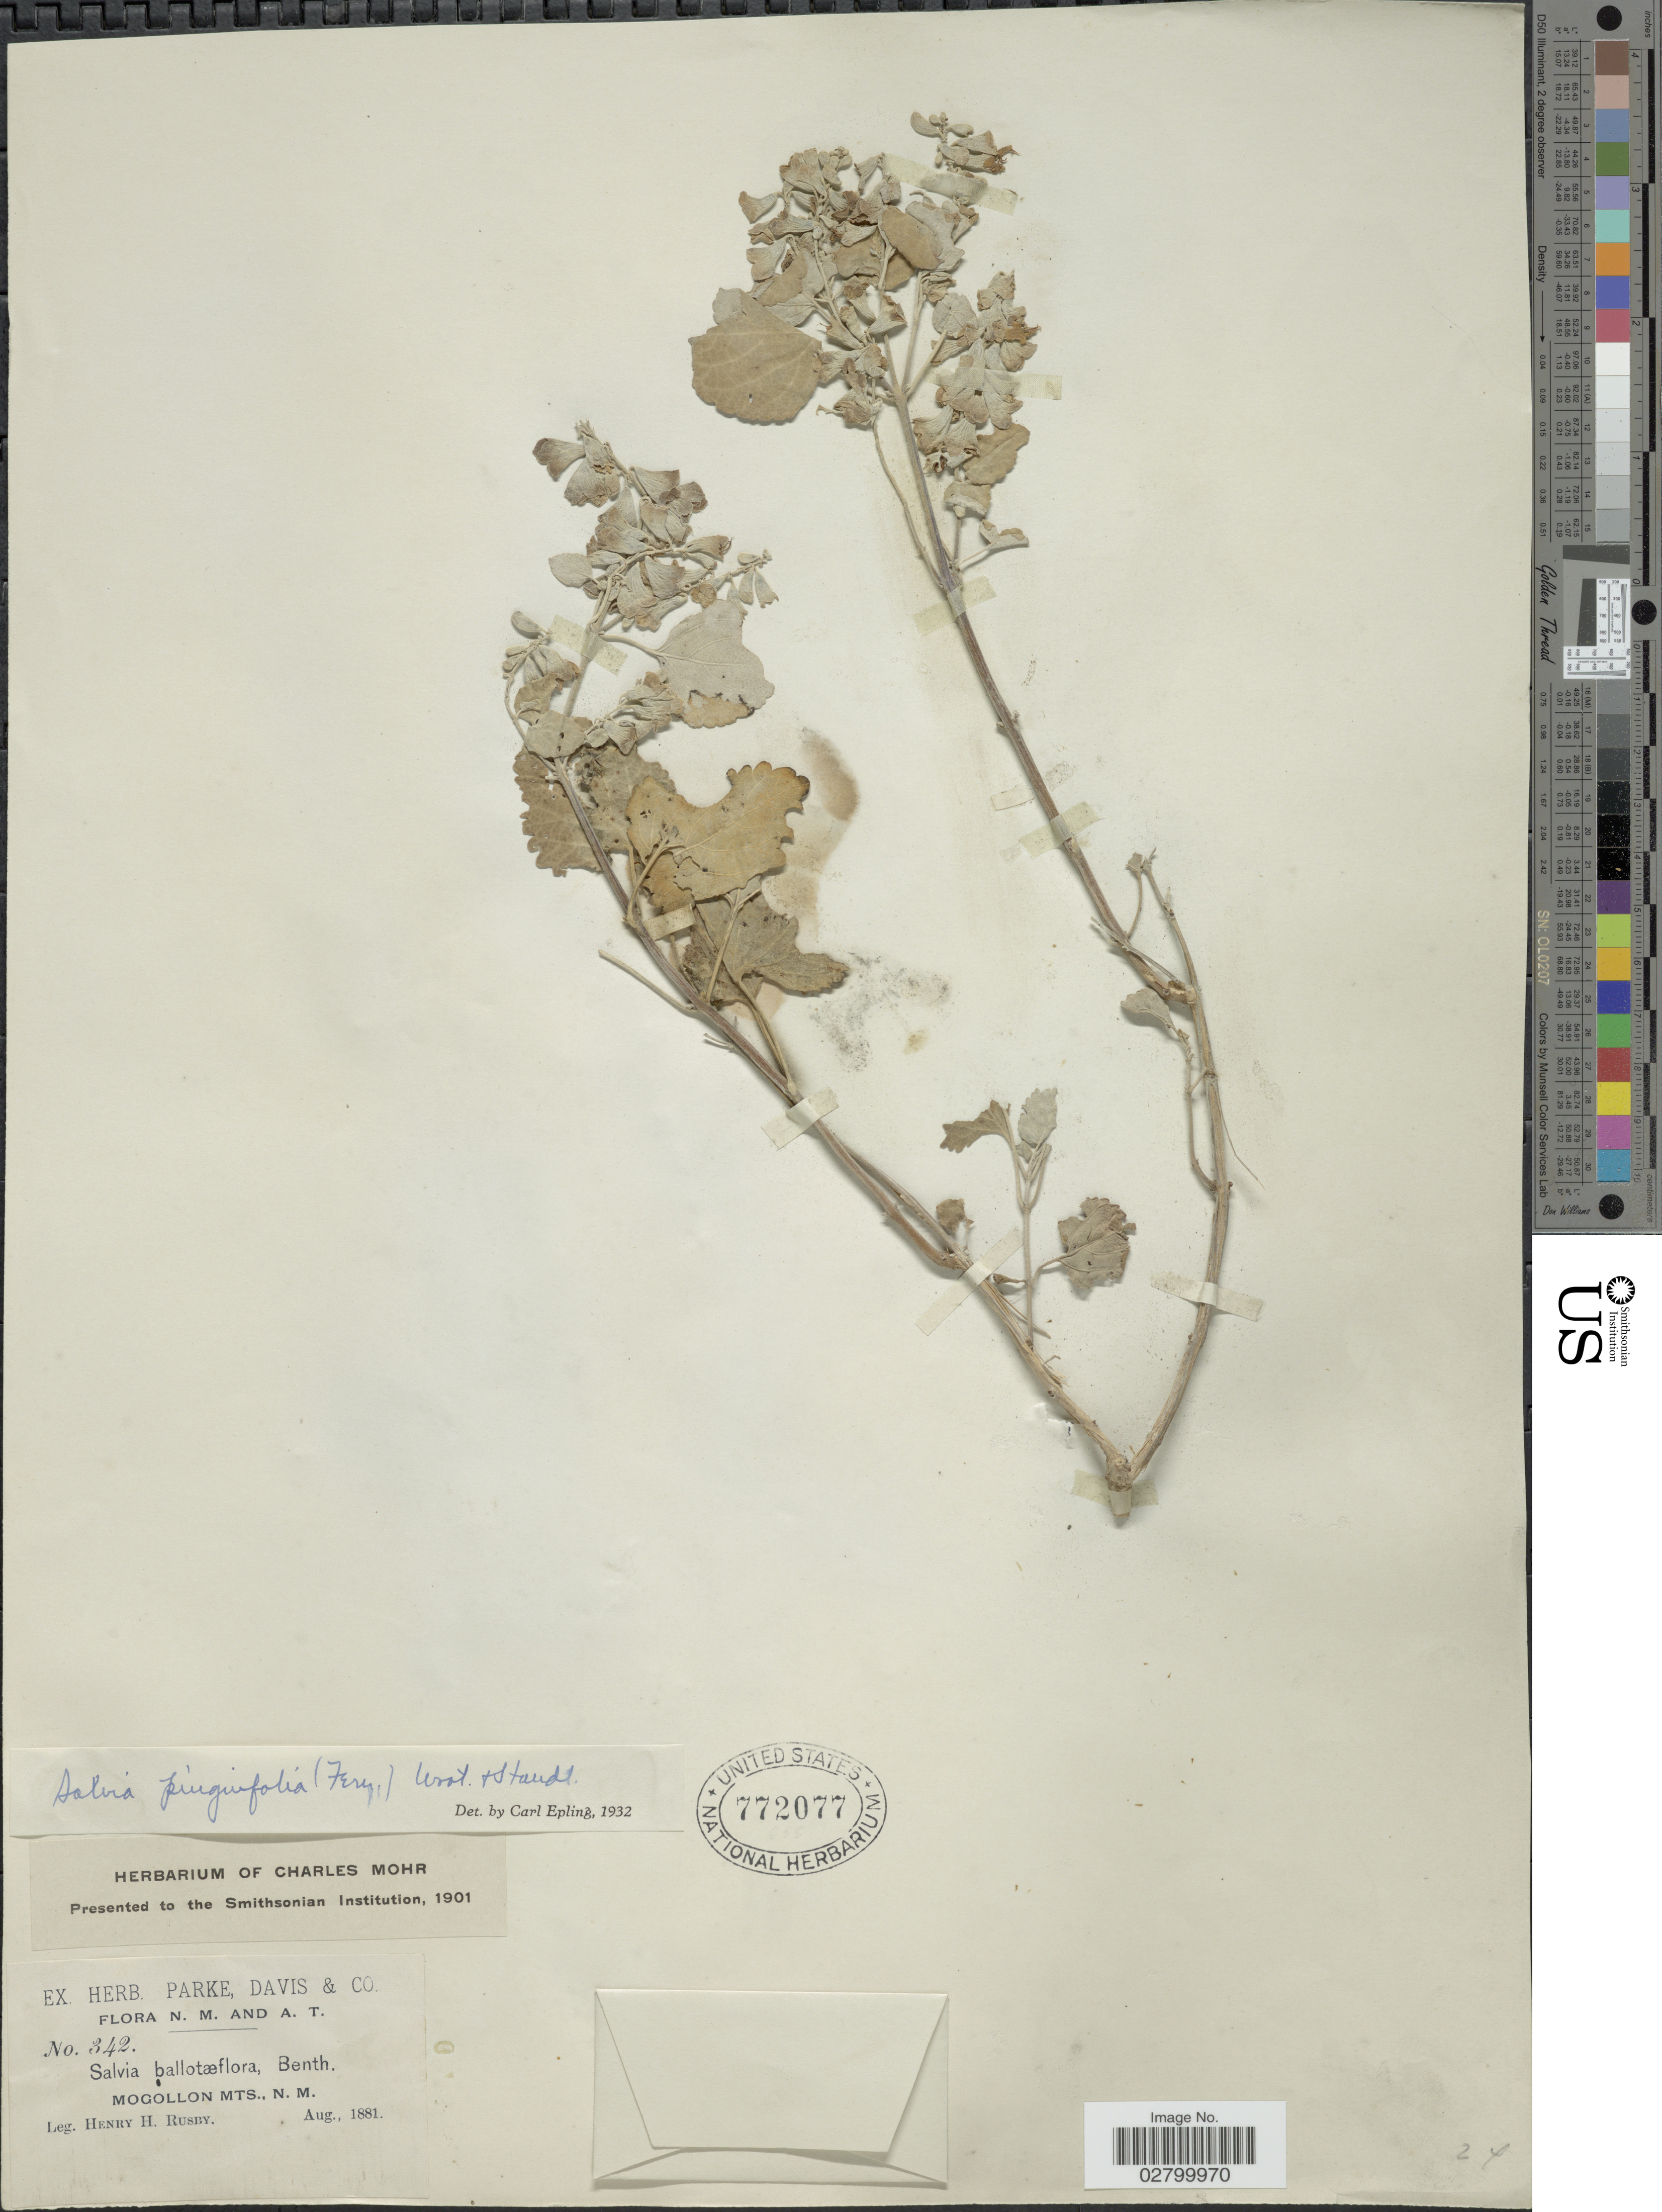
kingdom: Plantae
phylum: Tracheophyta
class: Magnoliopsida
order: Lamiales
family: Lamiaceae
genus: Salvia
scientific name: Salvia pinguifolia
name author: (Fernald) Wooton & Standl.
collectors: H. H. Rusby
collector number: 342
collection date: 1881-08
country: United States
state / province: New Mexico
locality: Mogollon Mts, N.M.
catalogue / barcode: US 772077